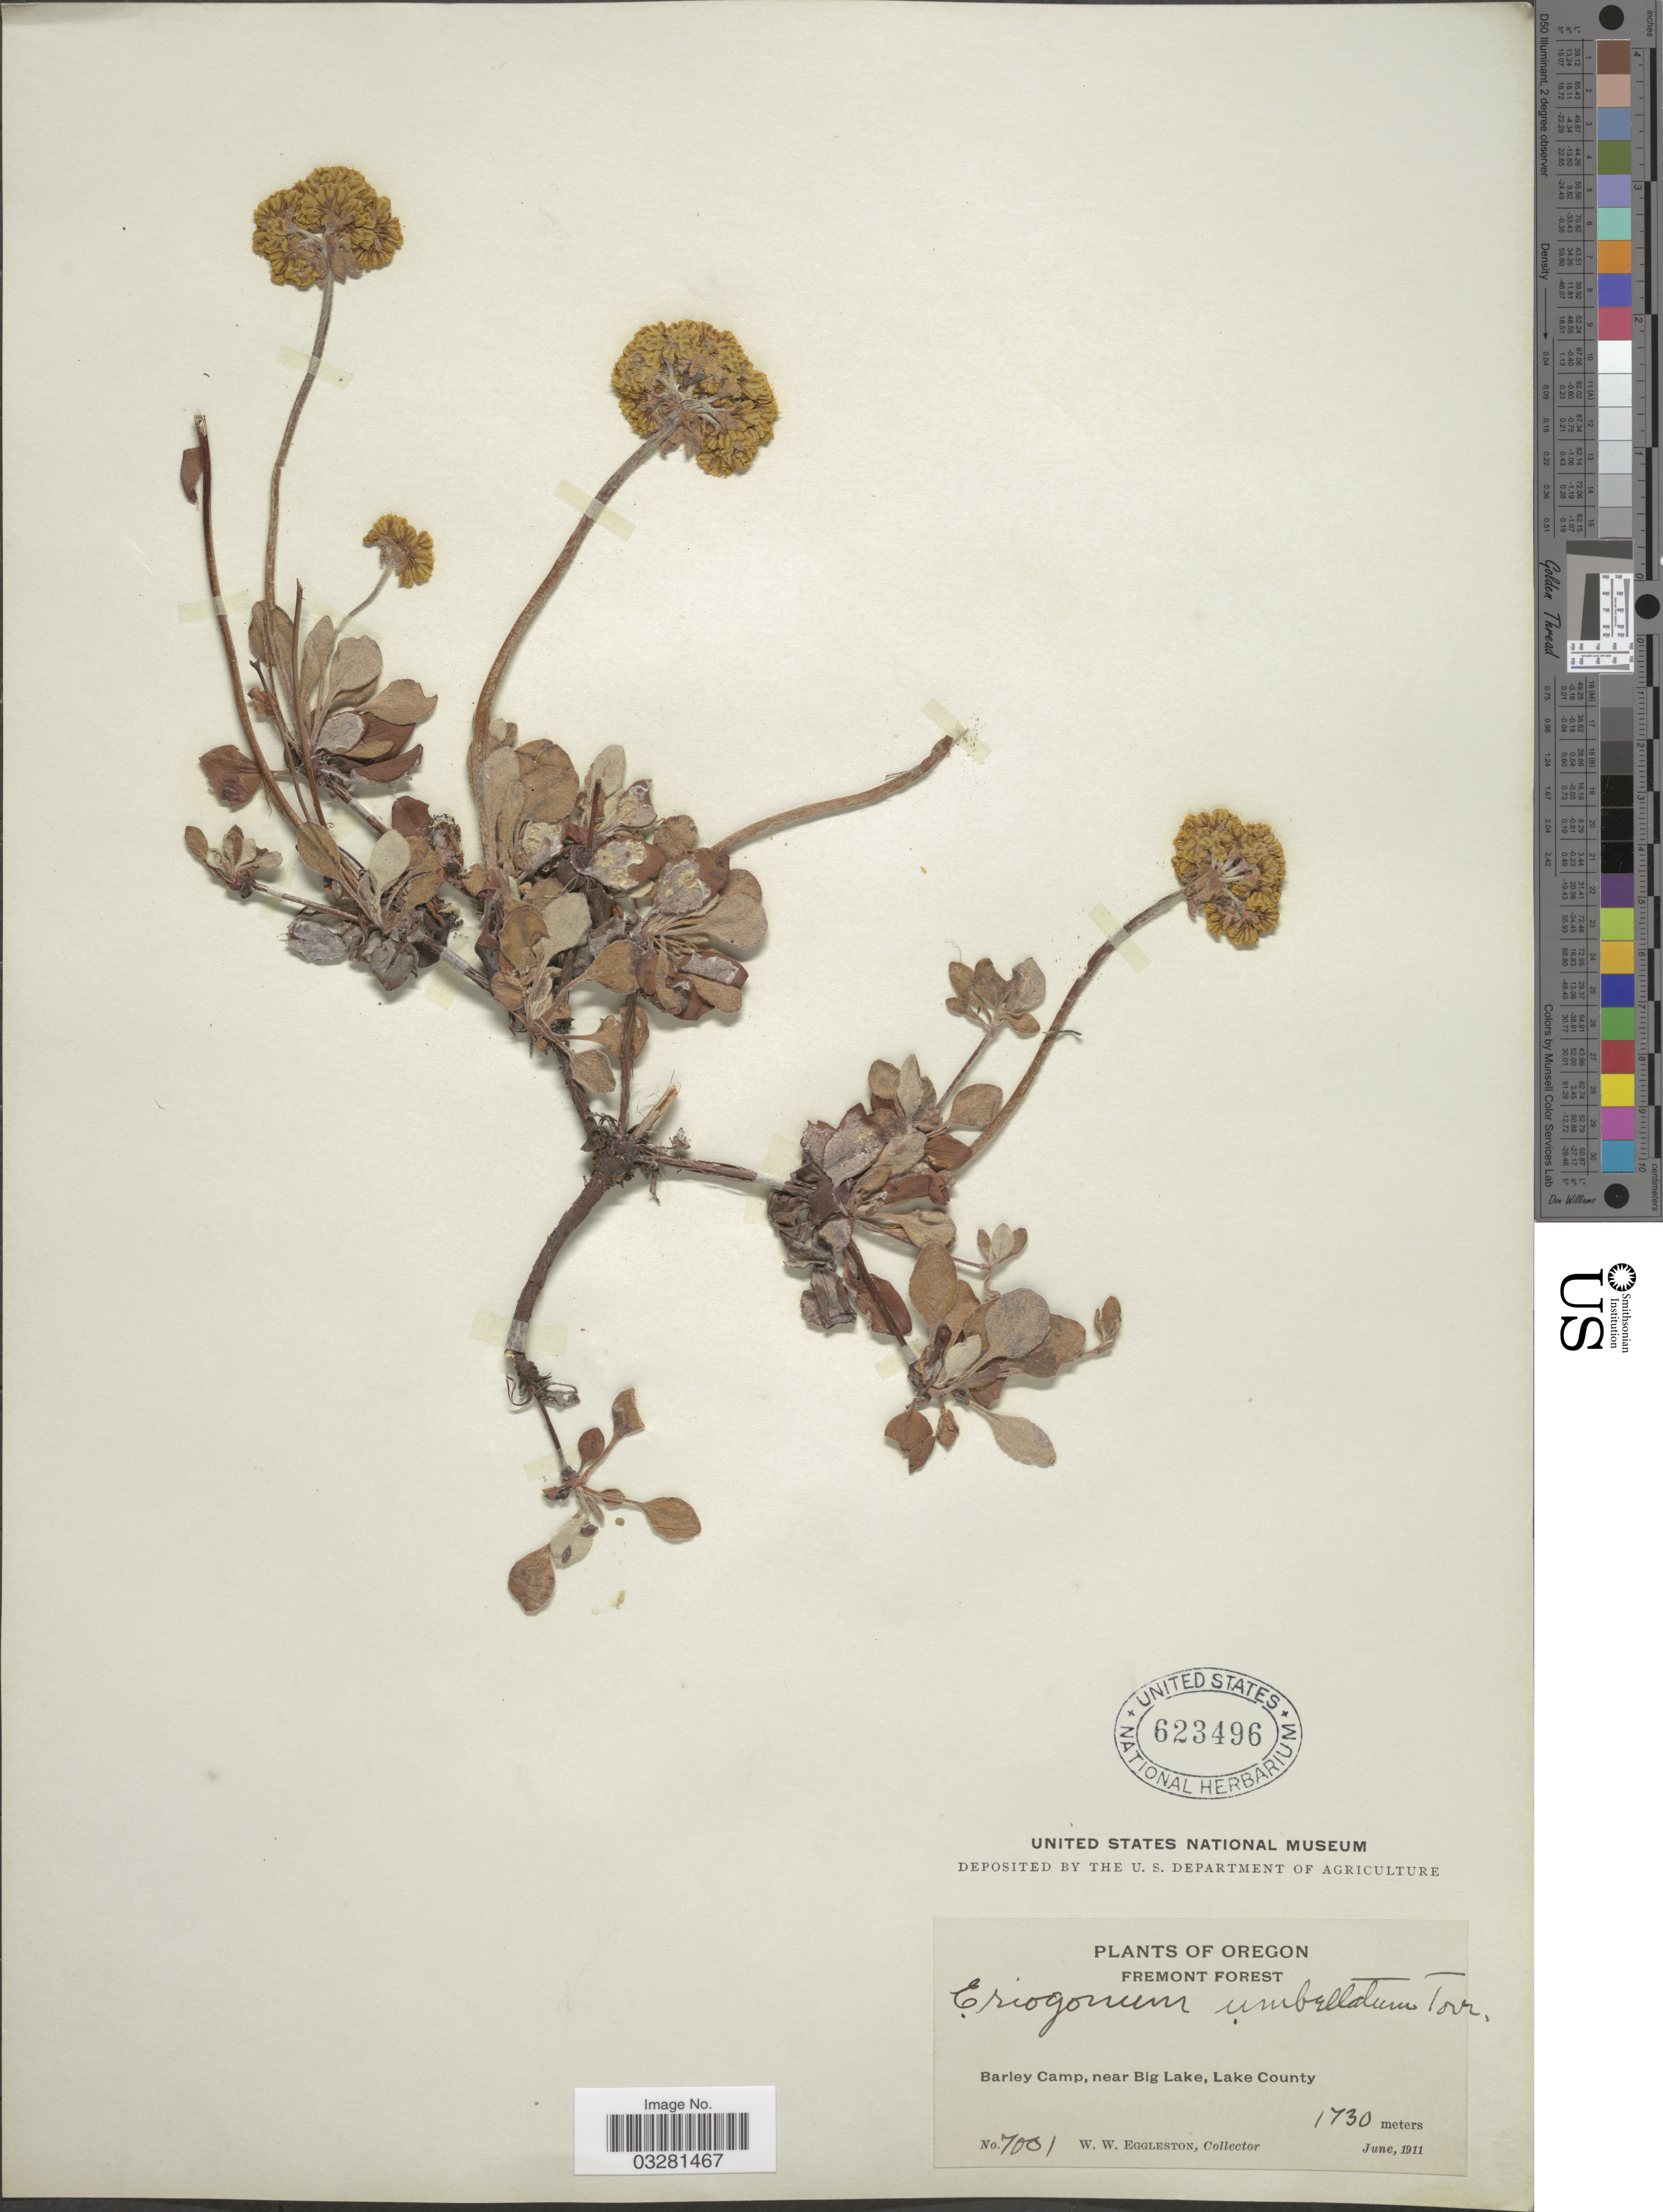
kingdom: Plantae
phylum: Tracheophyta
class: Magnoliopsida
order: Caryophyllales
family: Polygonaceae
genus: Eriogonum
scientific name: Eriogonum umbellatum var. umbellatum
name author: Torr.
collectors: W. W. Eggleston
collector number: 7001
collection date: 1911-06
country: United States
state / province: Oregon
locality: Fremont Forest. Barley Camp, near Big Lake, Lake County.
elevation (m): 1730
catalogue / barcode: US 623496